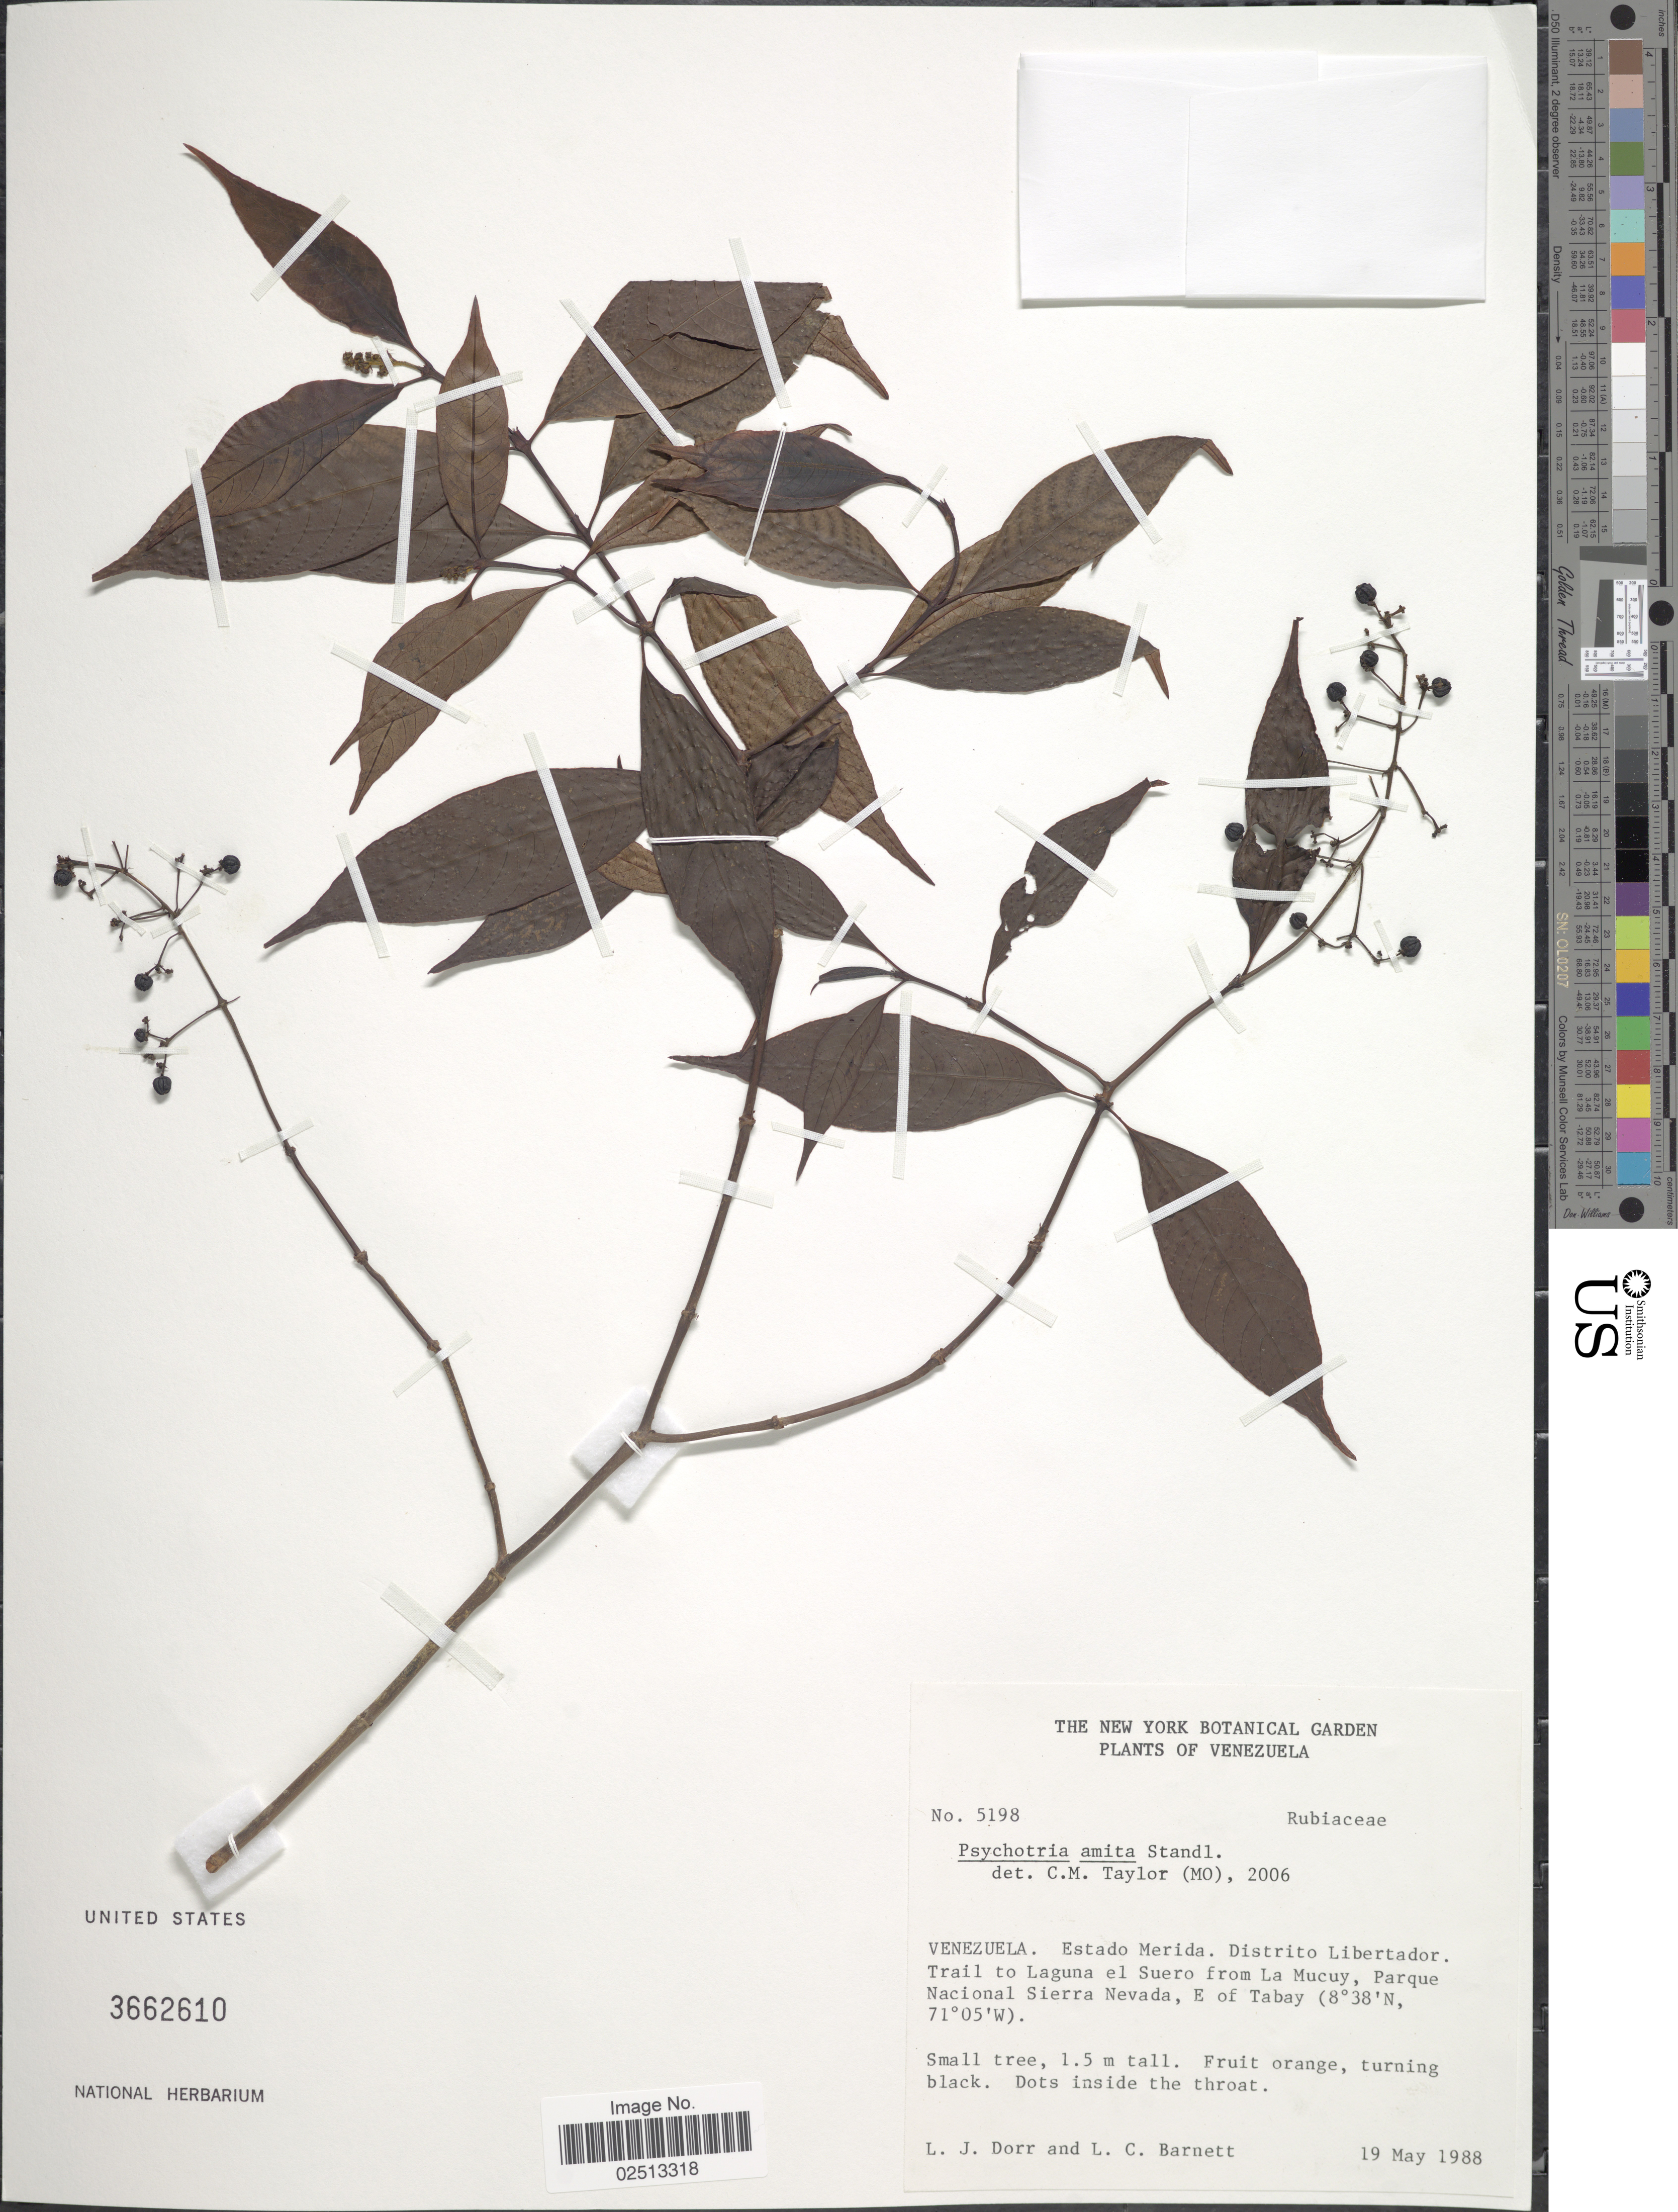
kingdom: Plantae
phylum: Tracheophyta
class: Magnoliopsida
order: Gentianales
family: Rubiaceae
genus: Psychotria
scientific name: Psychotria amita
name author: Standl.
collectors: L. J. Dorr & L. C. Barnett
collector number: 5198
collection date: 1988-05-19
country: Venezuela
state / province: Mérida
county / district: Libertador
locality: Trail to Laguna el Suero from La Mucuy, Parque Nacional Sierra Nevada, E of Tabay.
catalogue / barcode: US 3662610